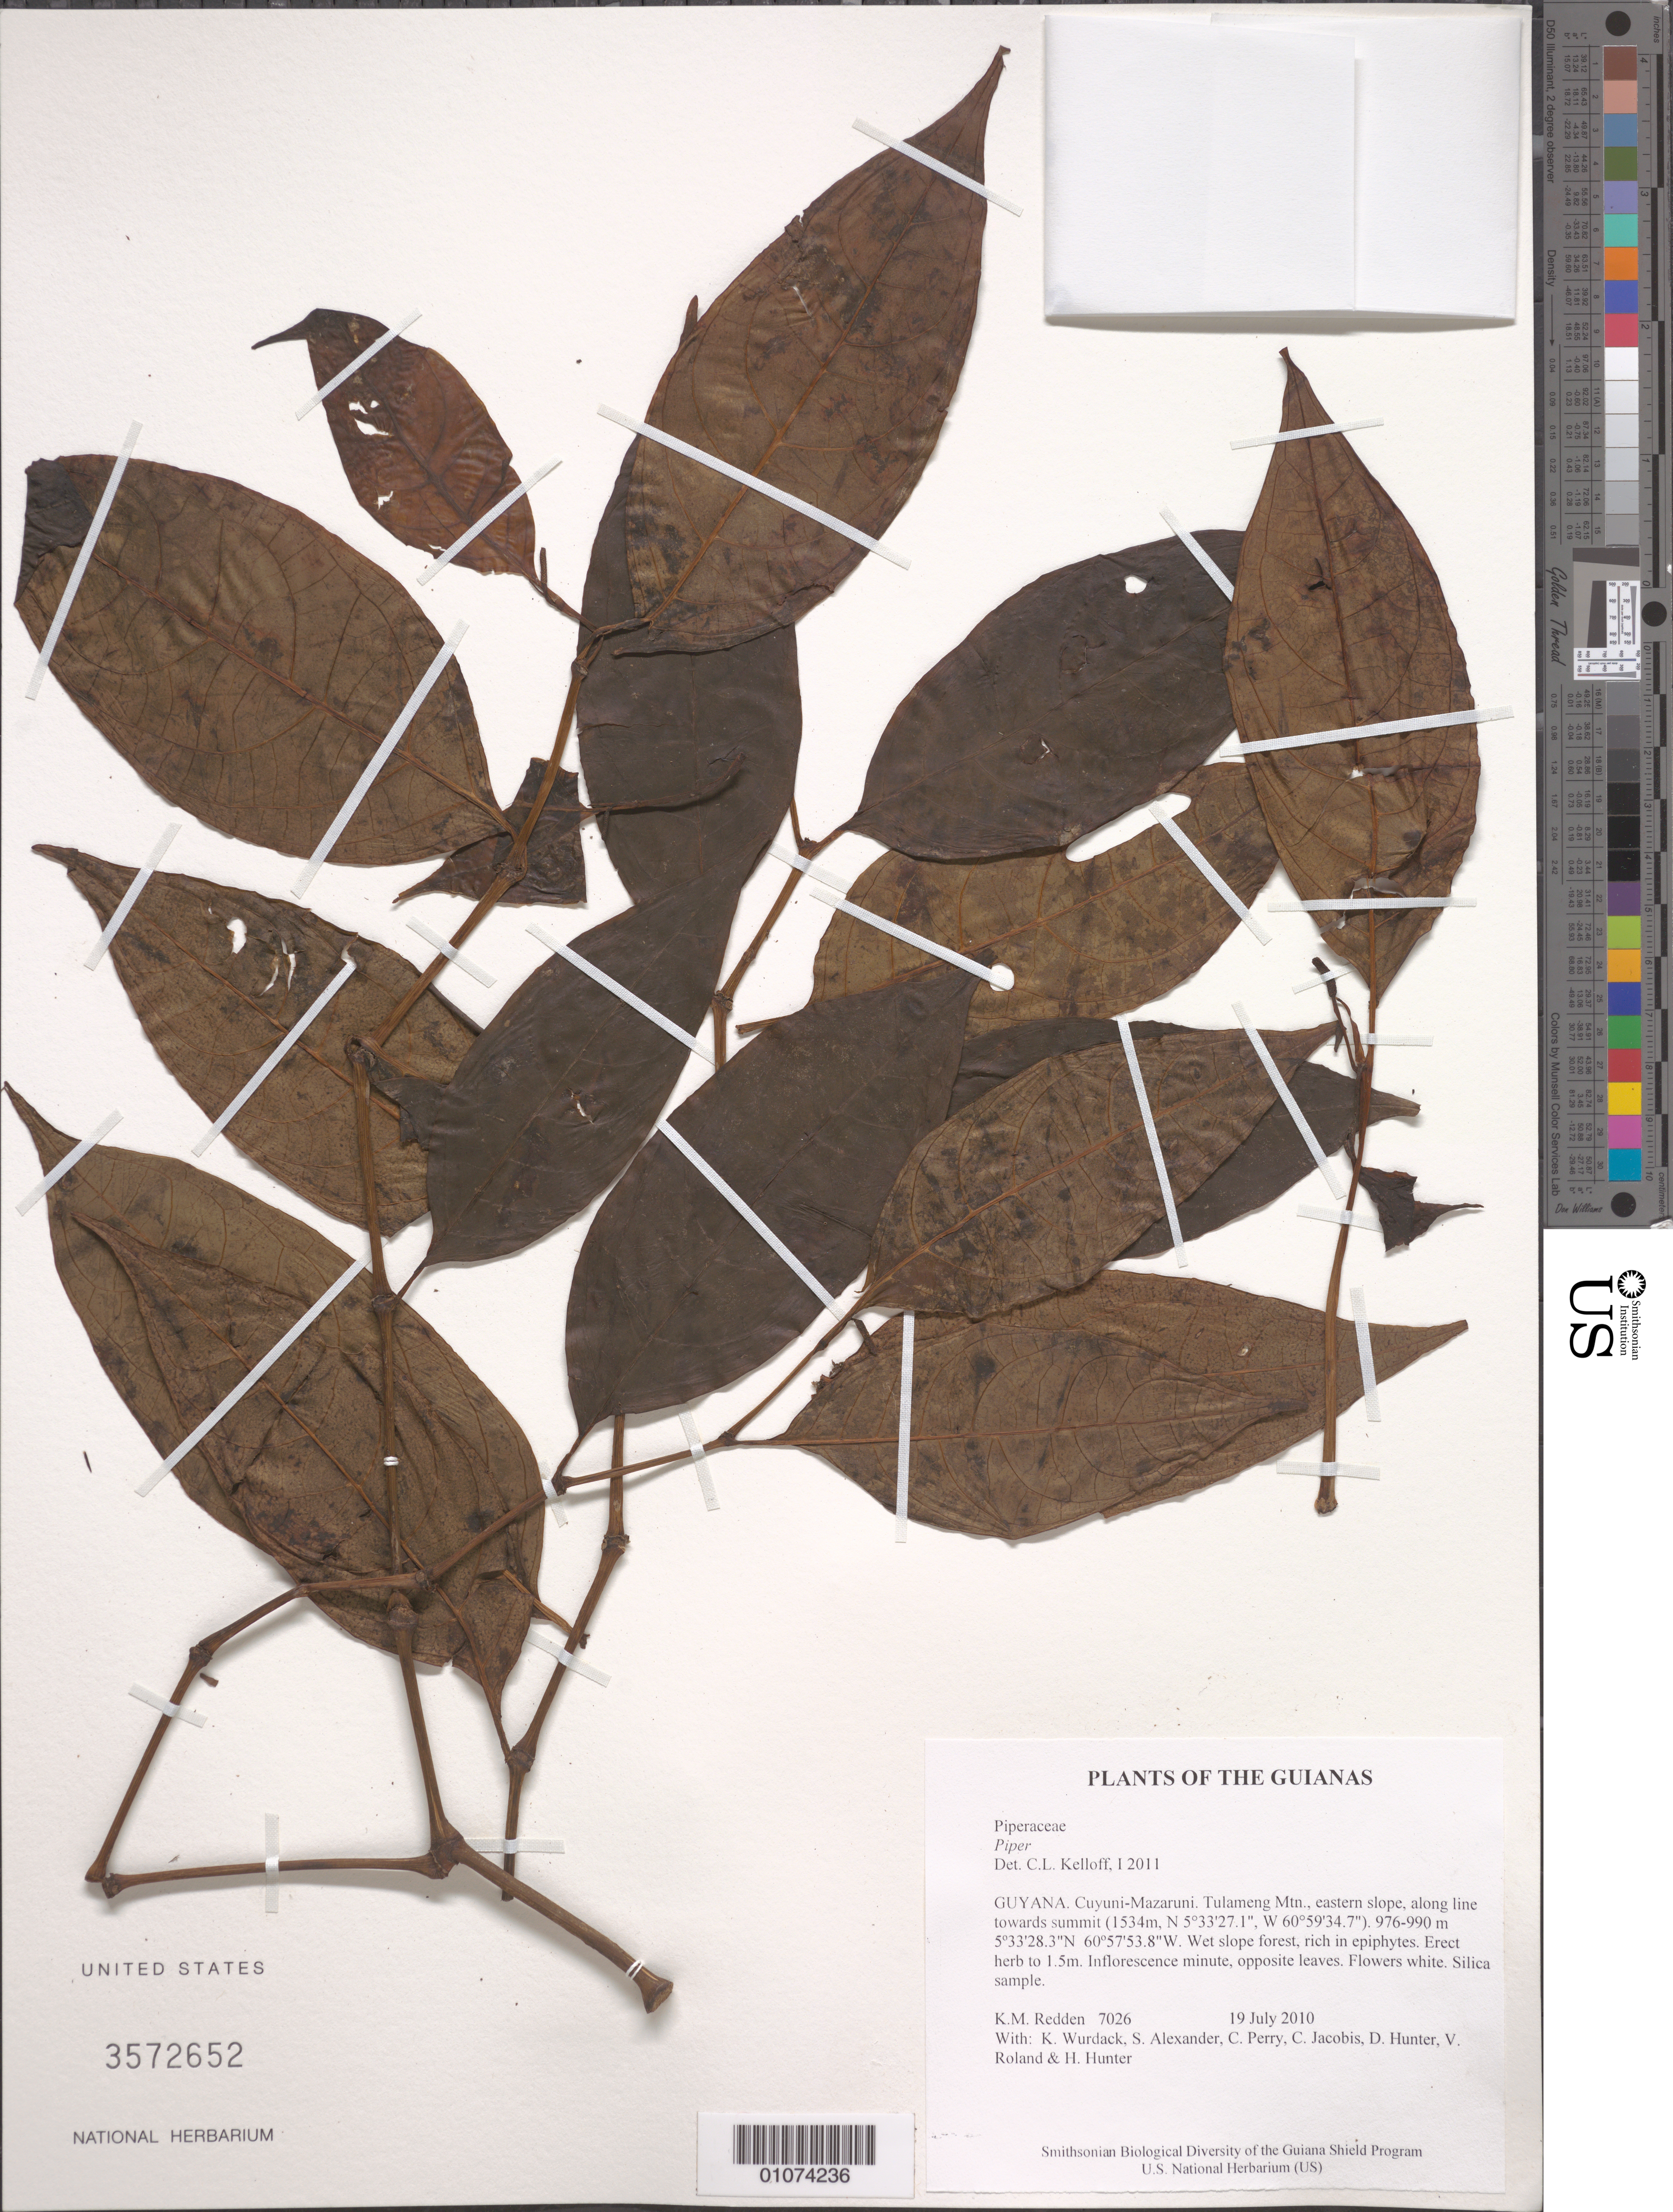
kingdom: Plantae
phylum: Tracheophyta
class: Magnoliopsida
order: Piperales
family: Piperaceae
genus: Piper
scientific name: Piper sp.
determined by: Kelloff, Carol L., (US), Smithsonian Institution - National Museum of Natural History (UNITED STATES)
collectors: K. M. Redden, K. Wurdack, S. N. Alexander, C. Perry, C. Jacobis, D. Hunter, V. Roland & H. Hunter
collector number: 7026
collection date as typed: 19 July 2010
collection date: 2010-07-19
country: Guyana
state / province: Cuyuni-Mazaruni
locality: Tulameng Mtn., eastern slope, along line towards summit (1534m, N 5°33'27.1", W 60°59'34.7")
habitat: Wet slope forest, rich in epiphytes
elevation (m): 976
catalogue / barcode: US 3572652